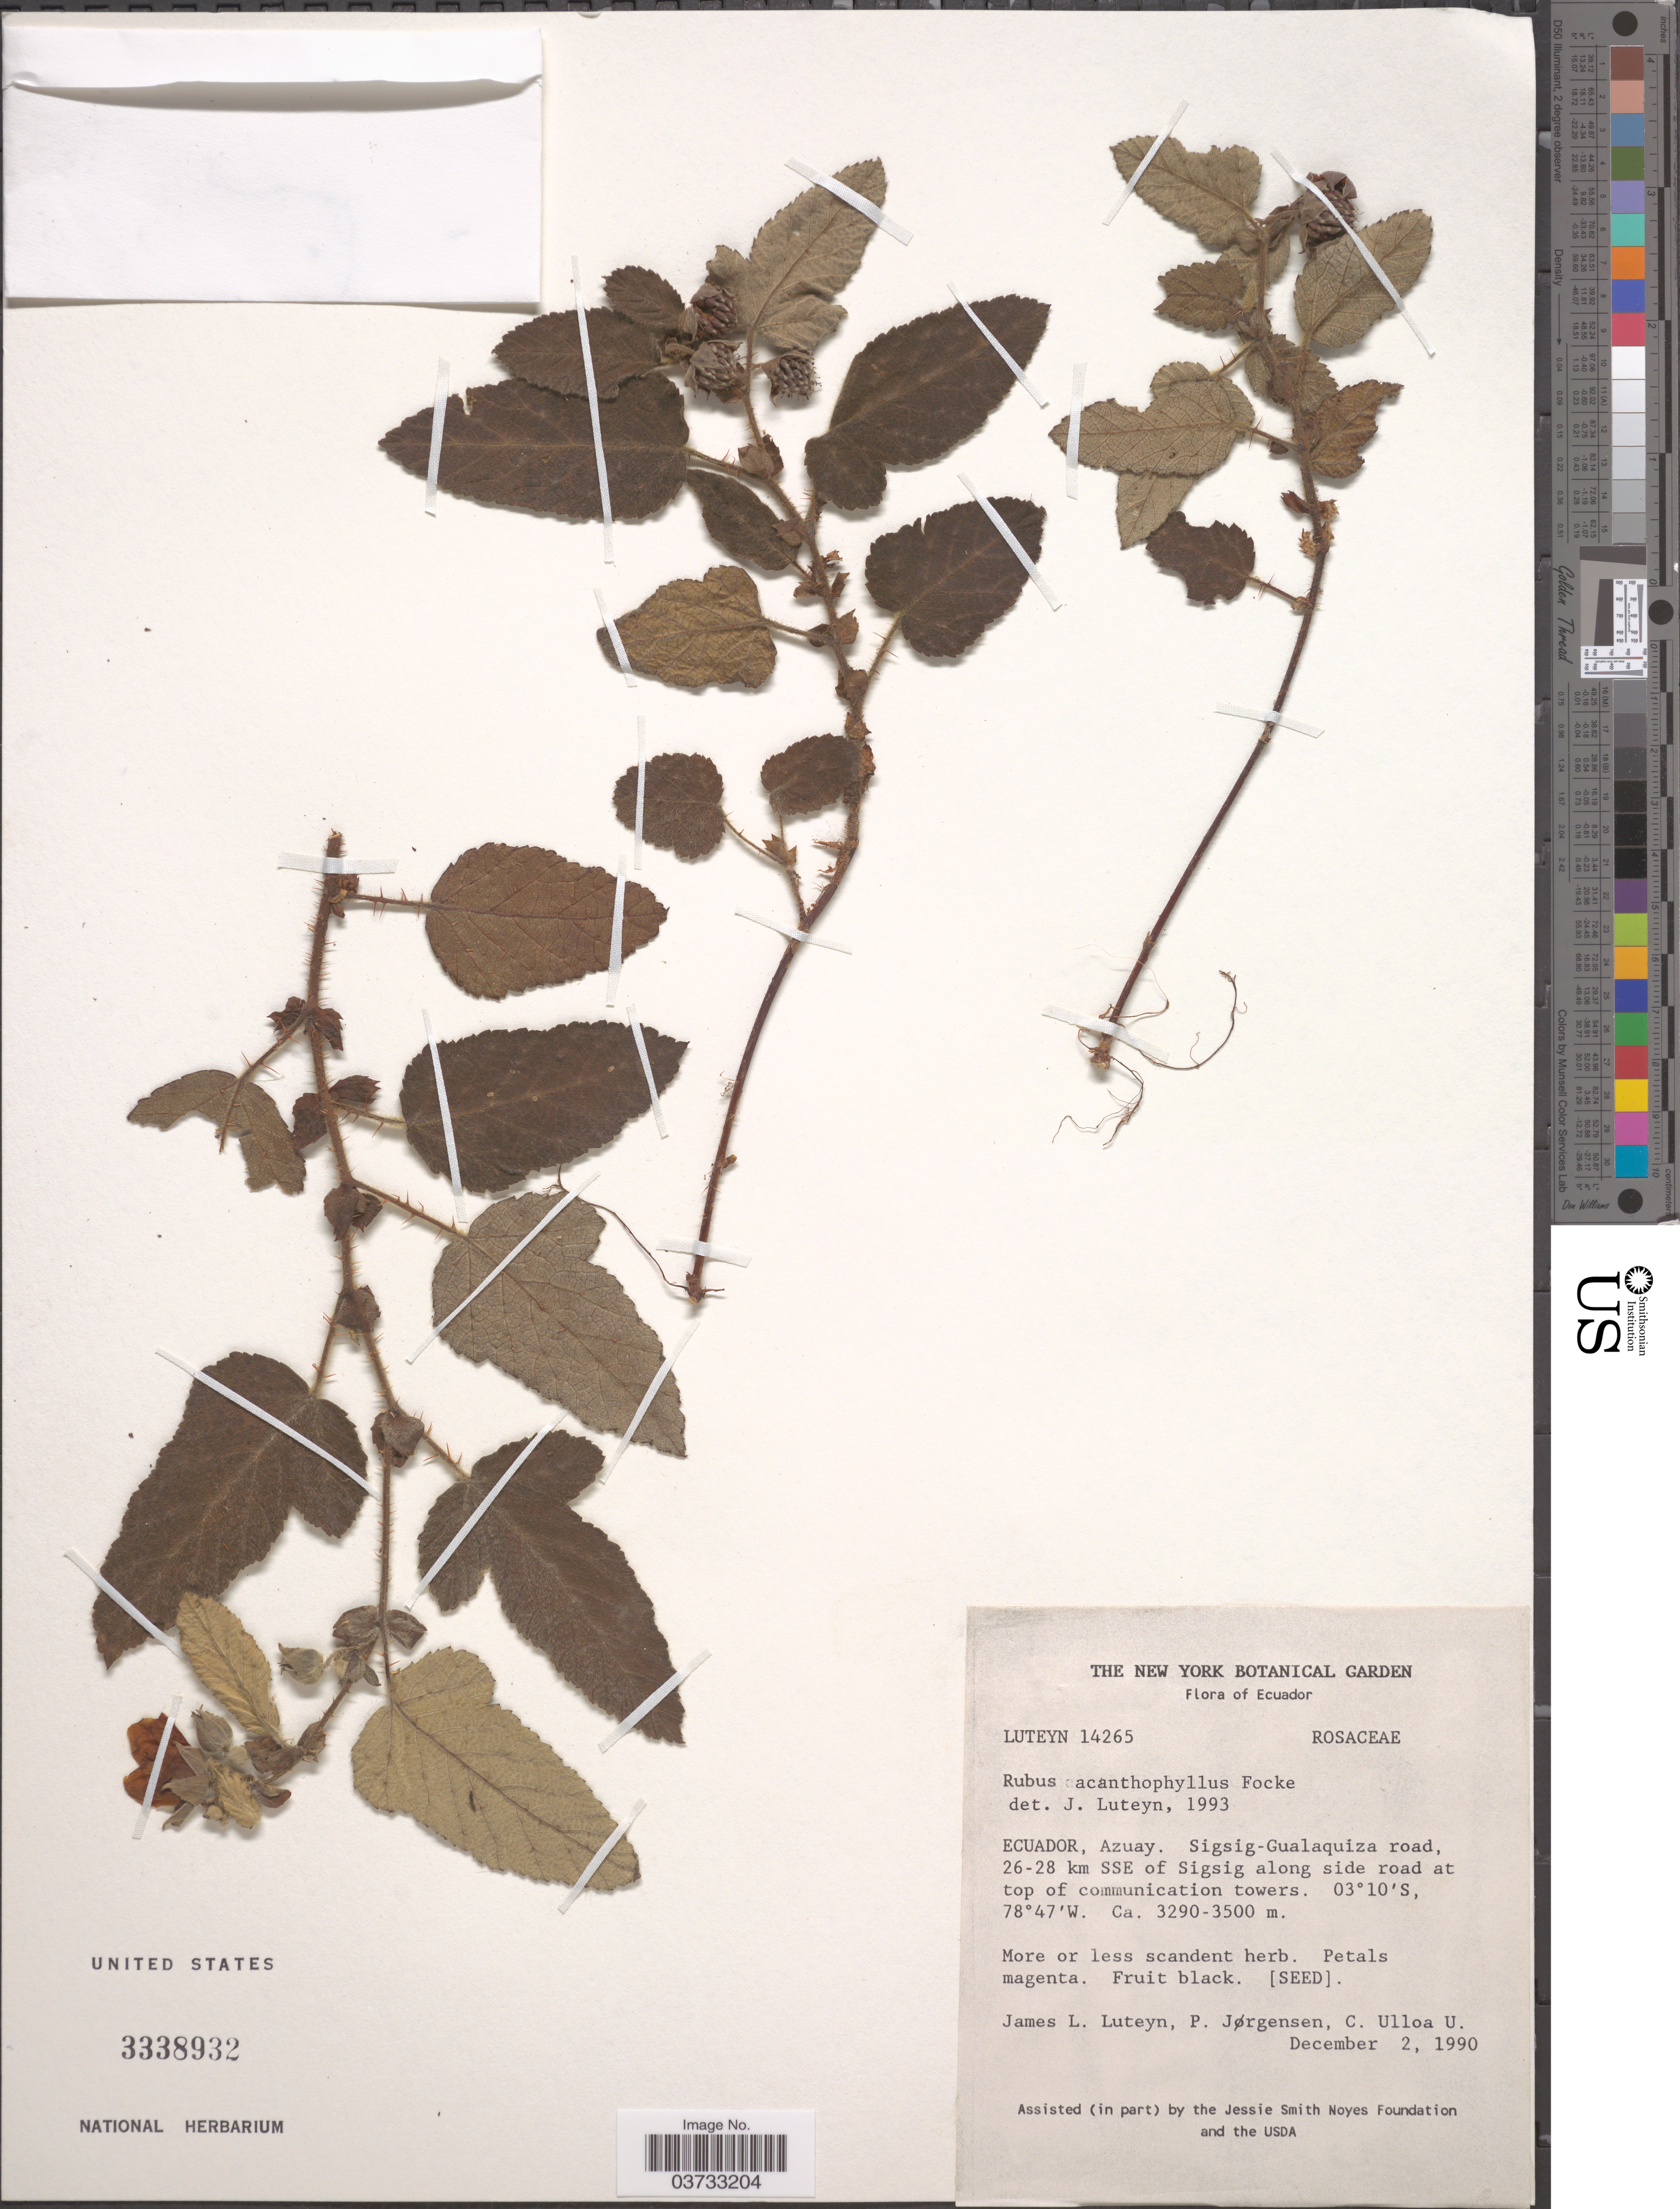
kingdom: Plantae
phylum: Tracheophyta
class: Magnoliopsida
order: Rosales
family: Rosaceae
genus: Rubus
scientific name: Rubus acanthophyllos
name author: Focke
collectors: J. Luteyn, P. Jörgensen & C. Ulloa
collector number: Luteyn 14265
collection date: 1990-12-02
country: Ecuador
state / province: Azuay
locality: Sisig-Gualaquiza road, 26-28 km SSE of Sigsig along side road at top of communication towers.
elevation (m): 3290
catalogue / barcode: US 3338932